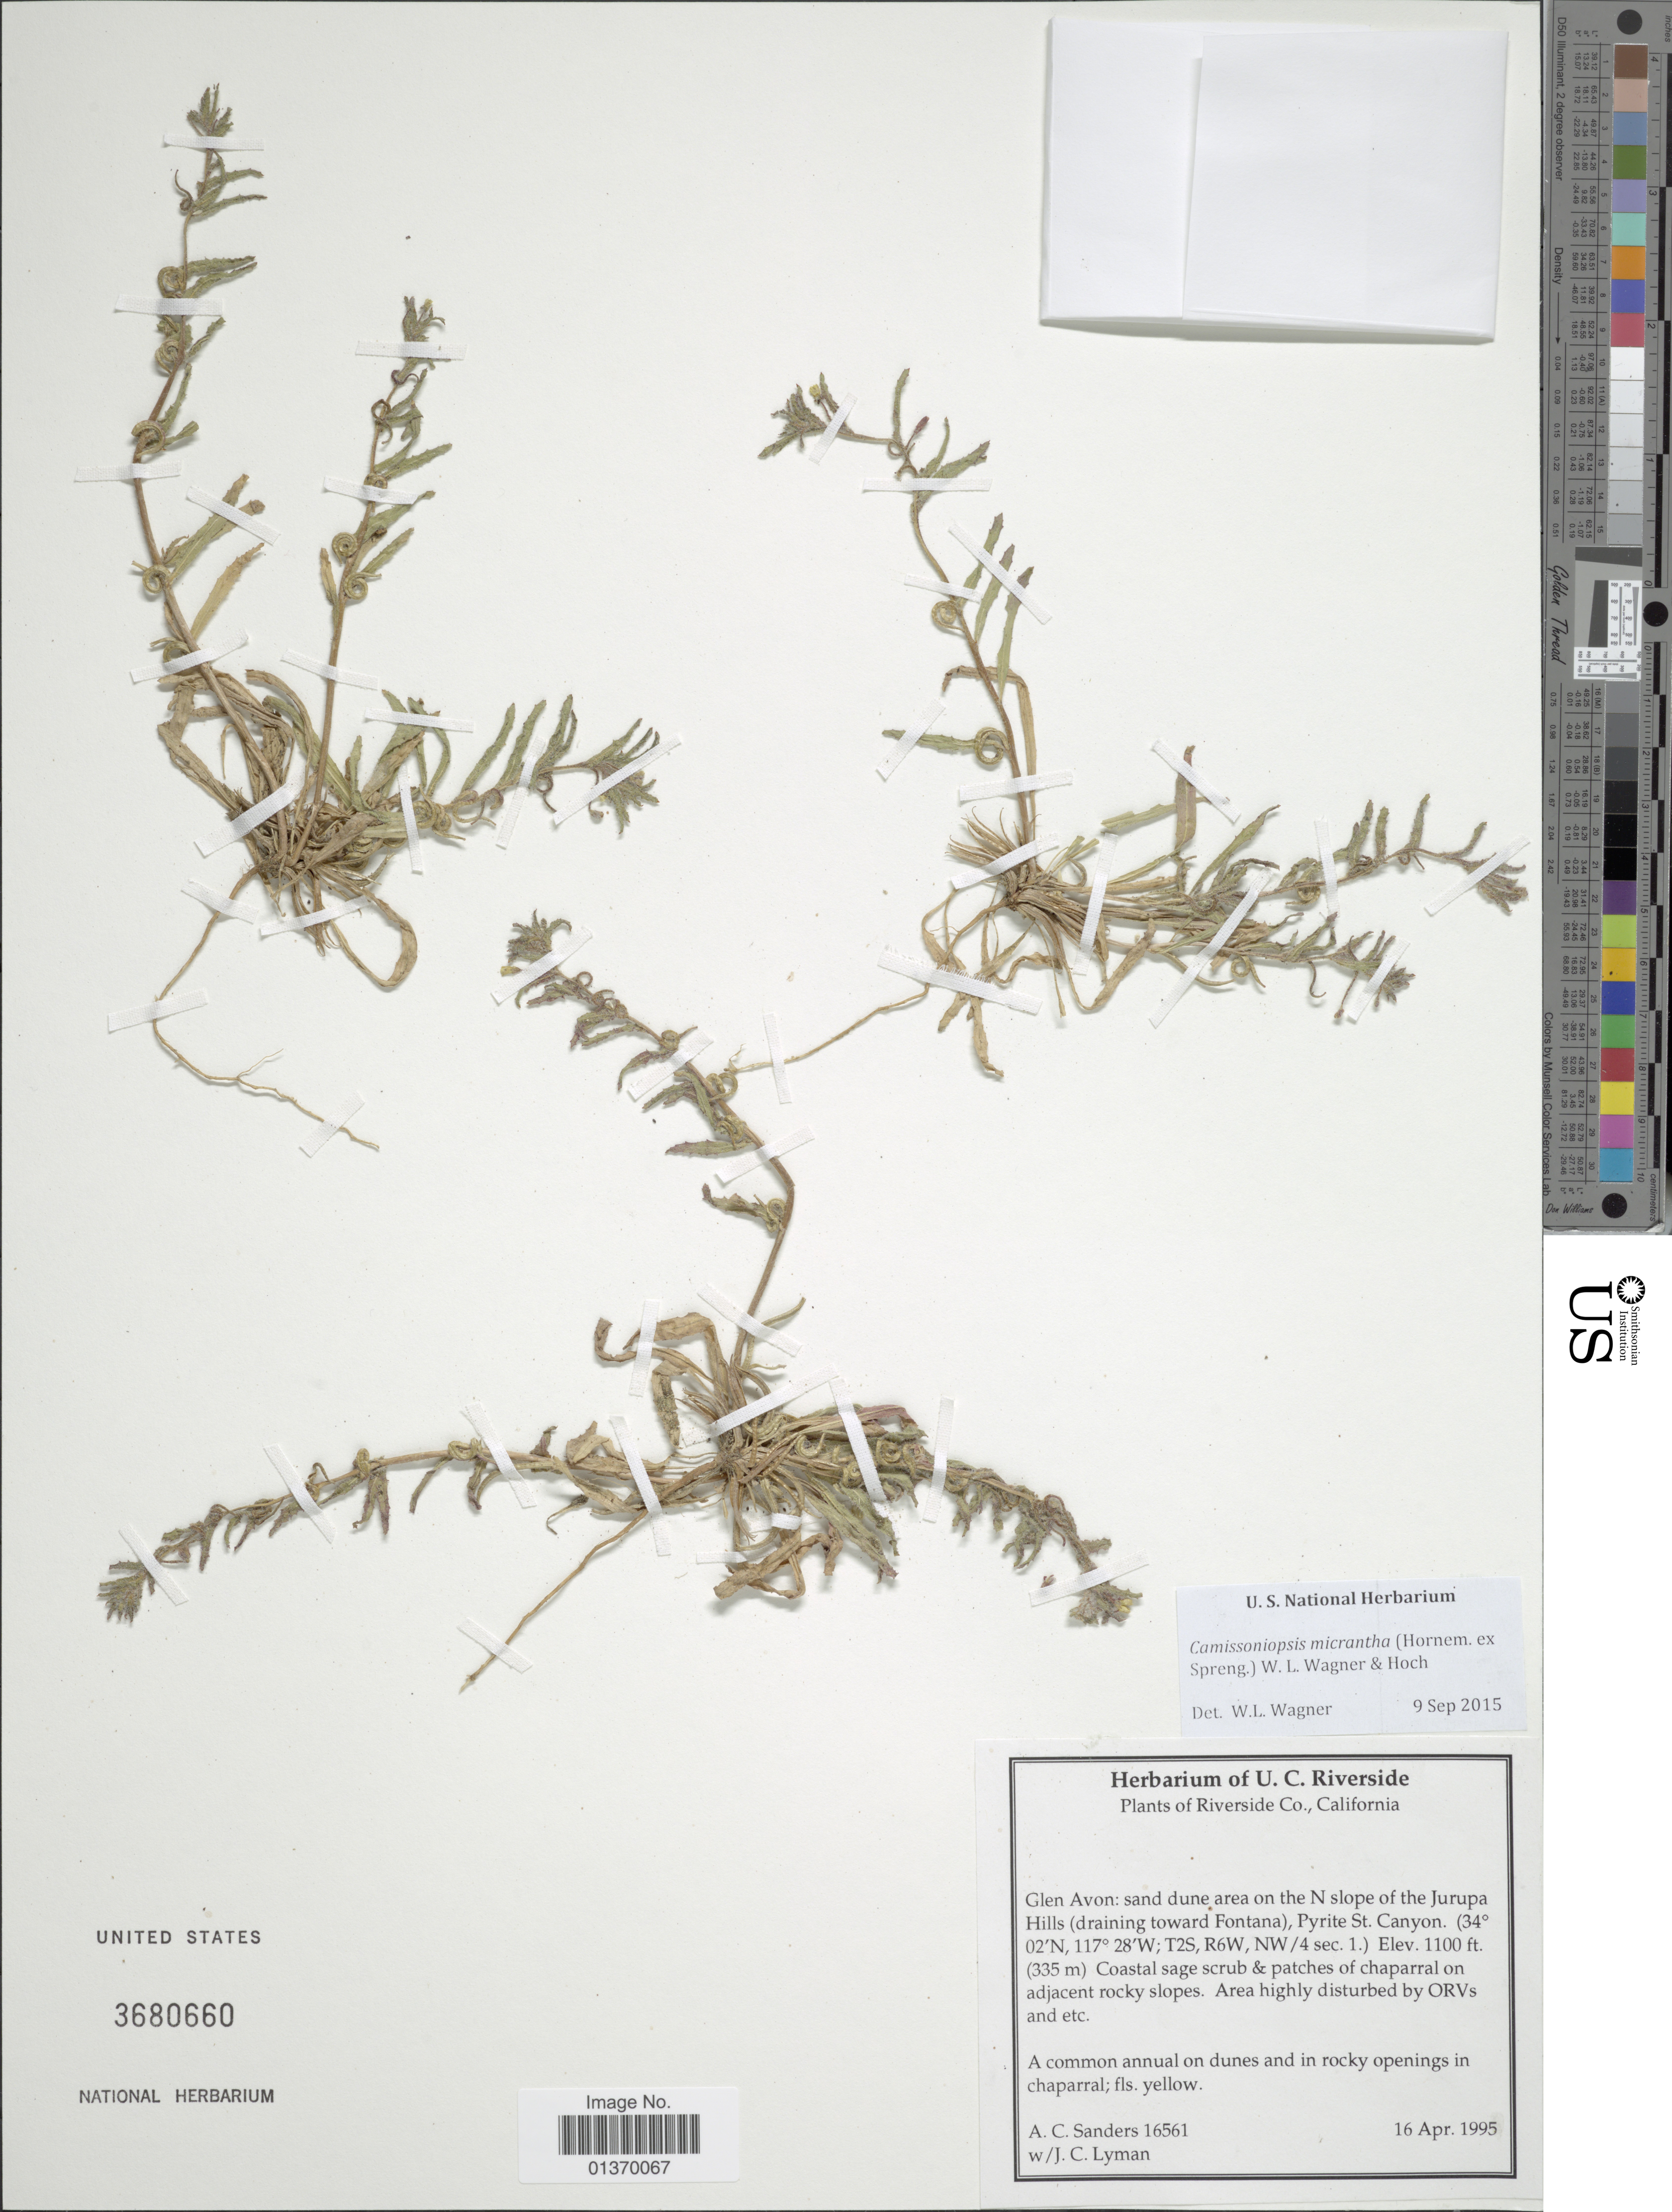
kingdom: Plantae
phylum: Tracheophyta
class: Magnoliopsida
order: Myrtales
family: Onagraceae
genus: Camissoniopsis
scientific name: Camissoniopsis micrantha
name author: (Hornem. ex Spreng.) W.L. Wagner & Hoch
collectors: A. Sanders & J. Lyman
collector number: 16561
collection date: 1995-04-16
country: United States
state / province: California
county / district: Riverside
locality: Riverside Co., Glen Avon: sand dune area on the N slope of the Jurupa Hills (drainage toward Fontana), Pyrite St. Canyon (T2S, R6W, NW/4 sec. 1)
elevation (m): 335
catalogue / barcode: US 3680660